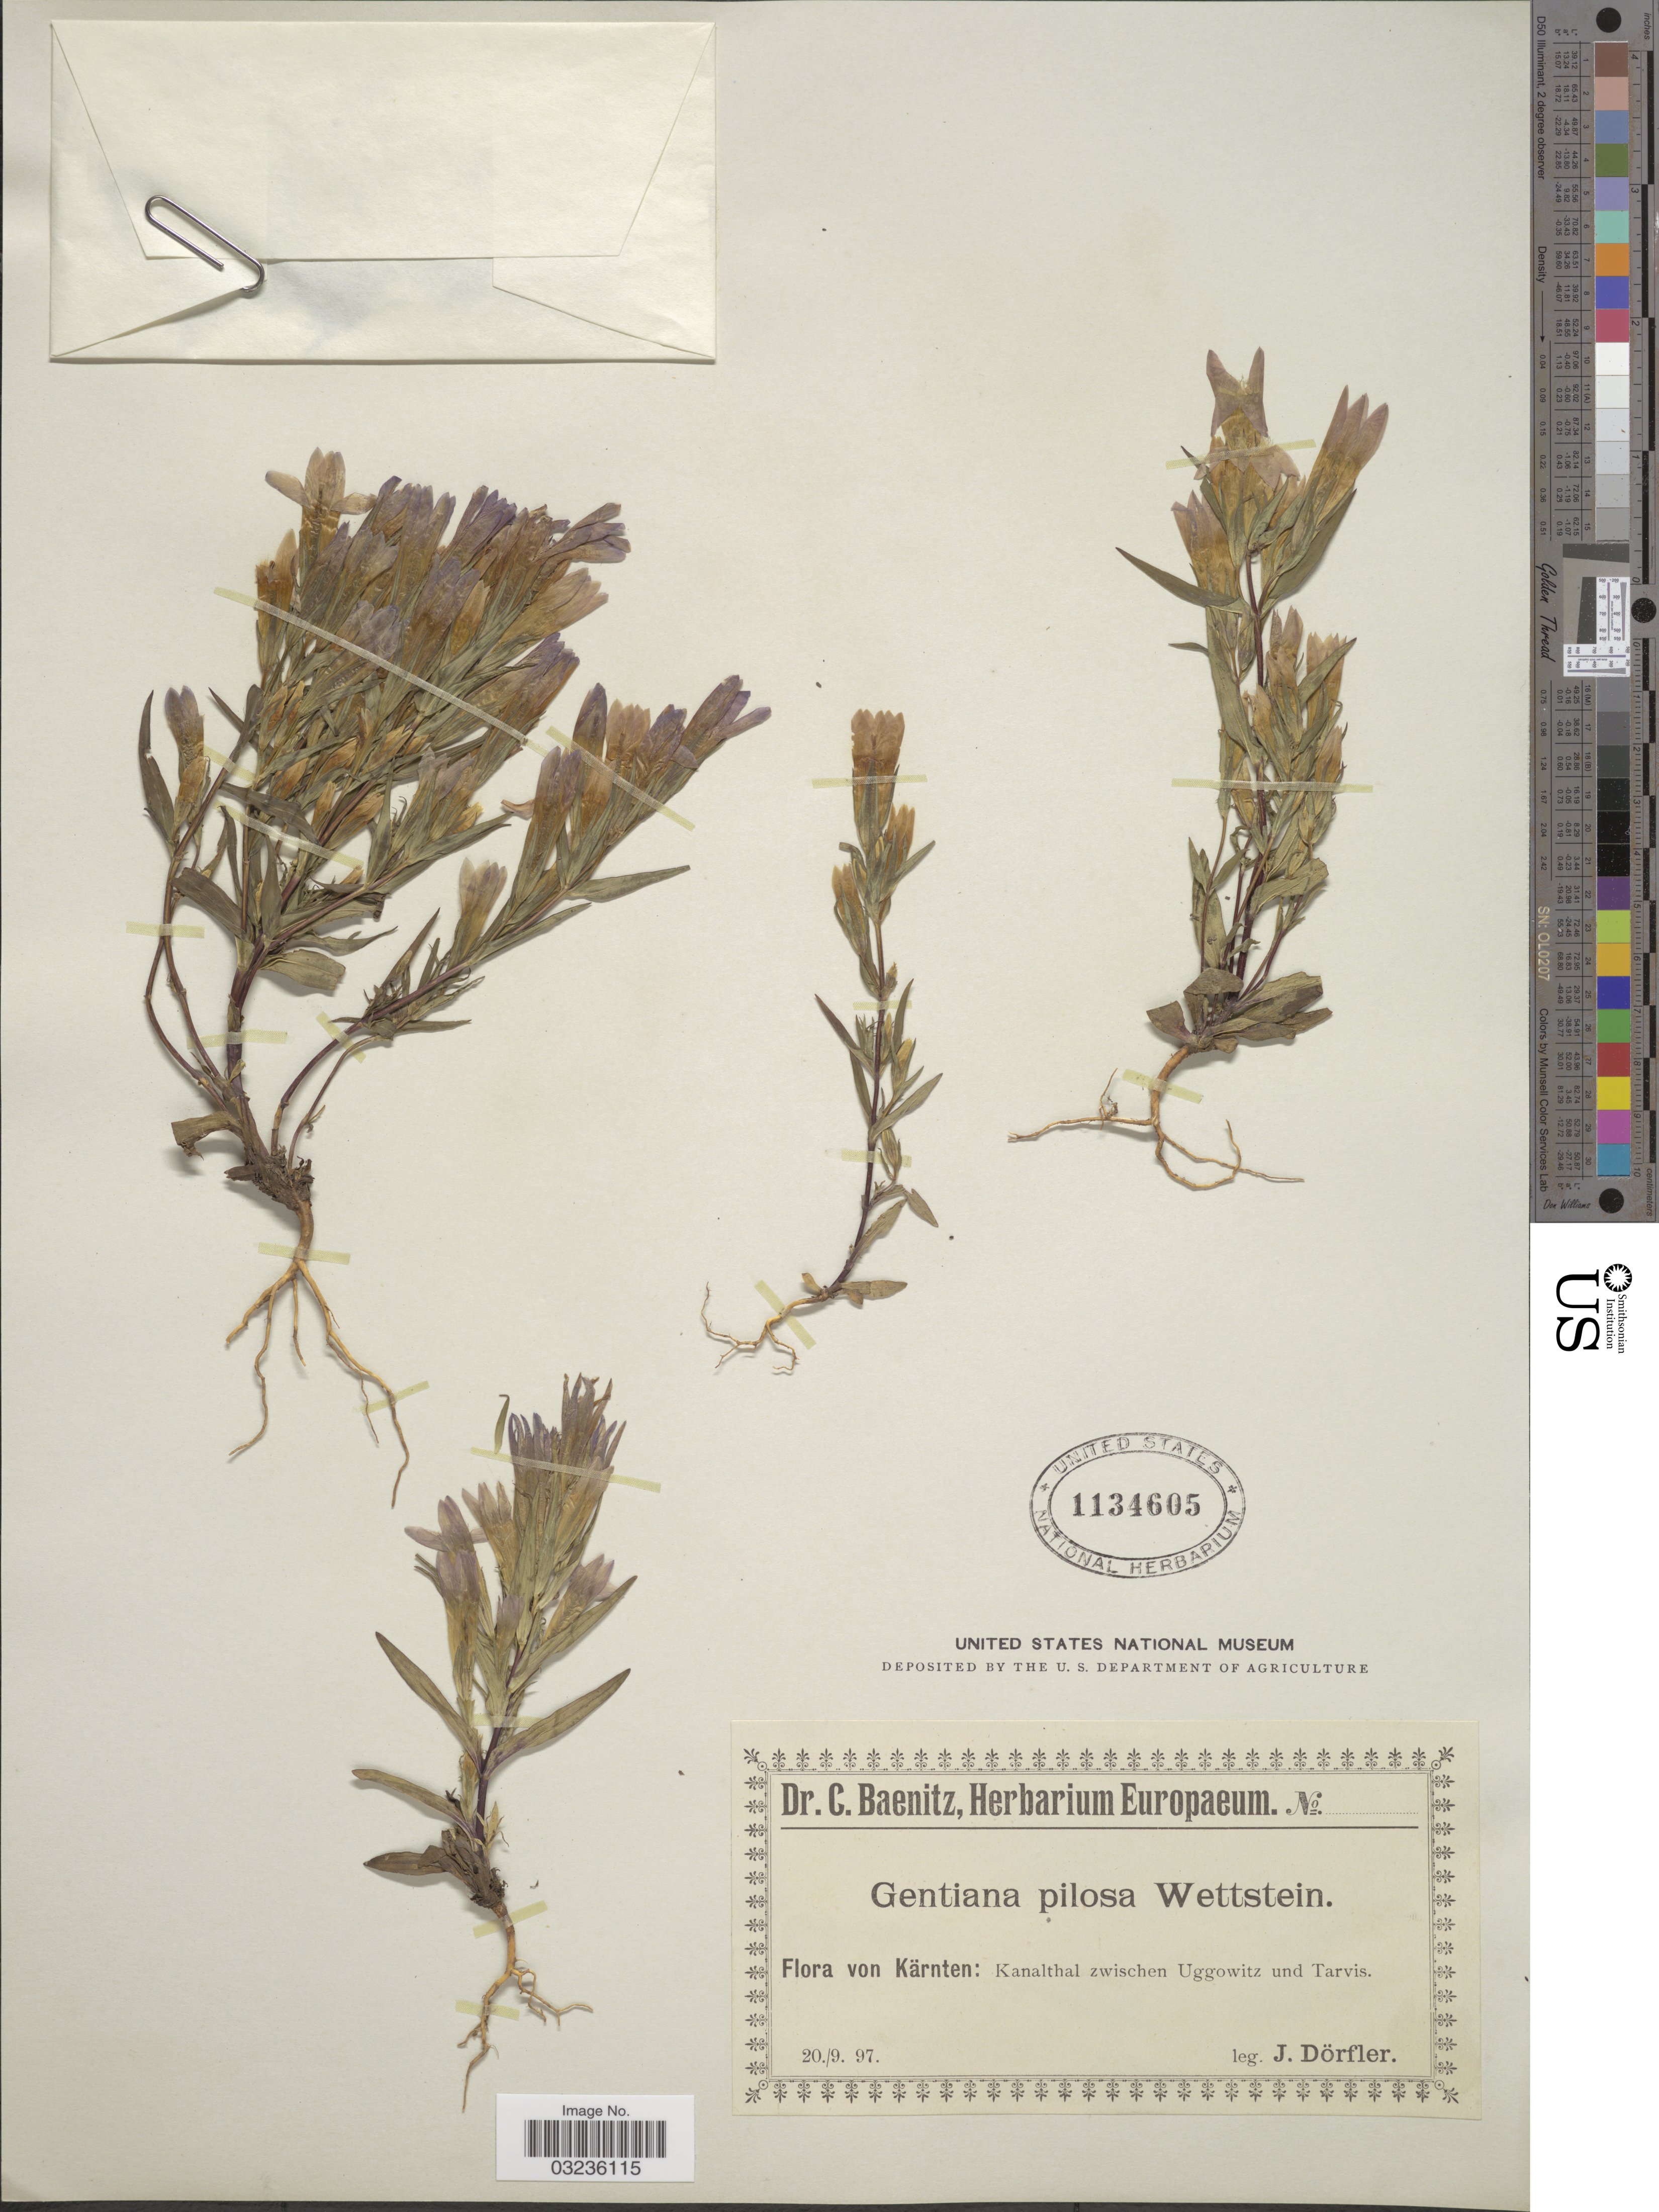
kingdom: Plantae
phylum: Tracheophyta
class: Magnoliopsida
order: Gentianales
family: Gentianaceae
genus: Gentiana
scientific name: Gentiana pilosa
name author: Wettst.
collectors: J. Dörfler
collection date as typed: Transcribed d/m/y: 20/9/97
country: Austria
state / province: Karnten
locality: Von Kärnten: Kanalthal zwischen Uggowitz und Tarvis.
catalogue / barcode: US 1134605